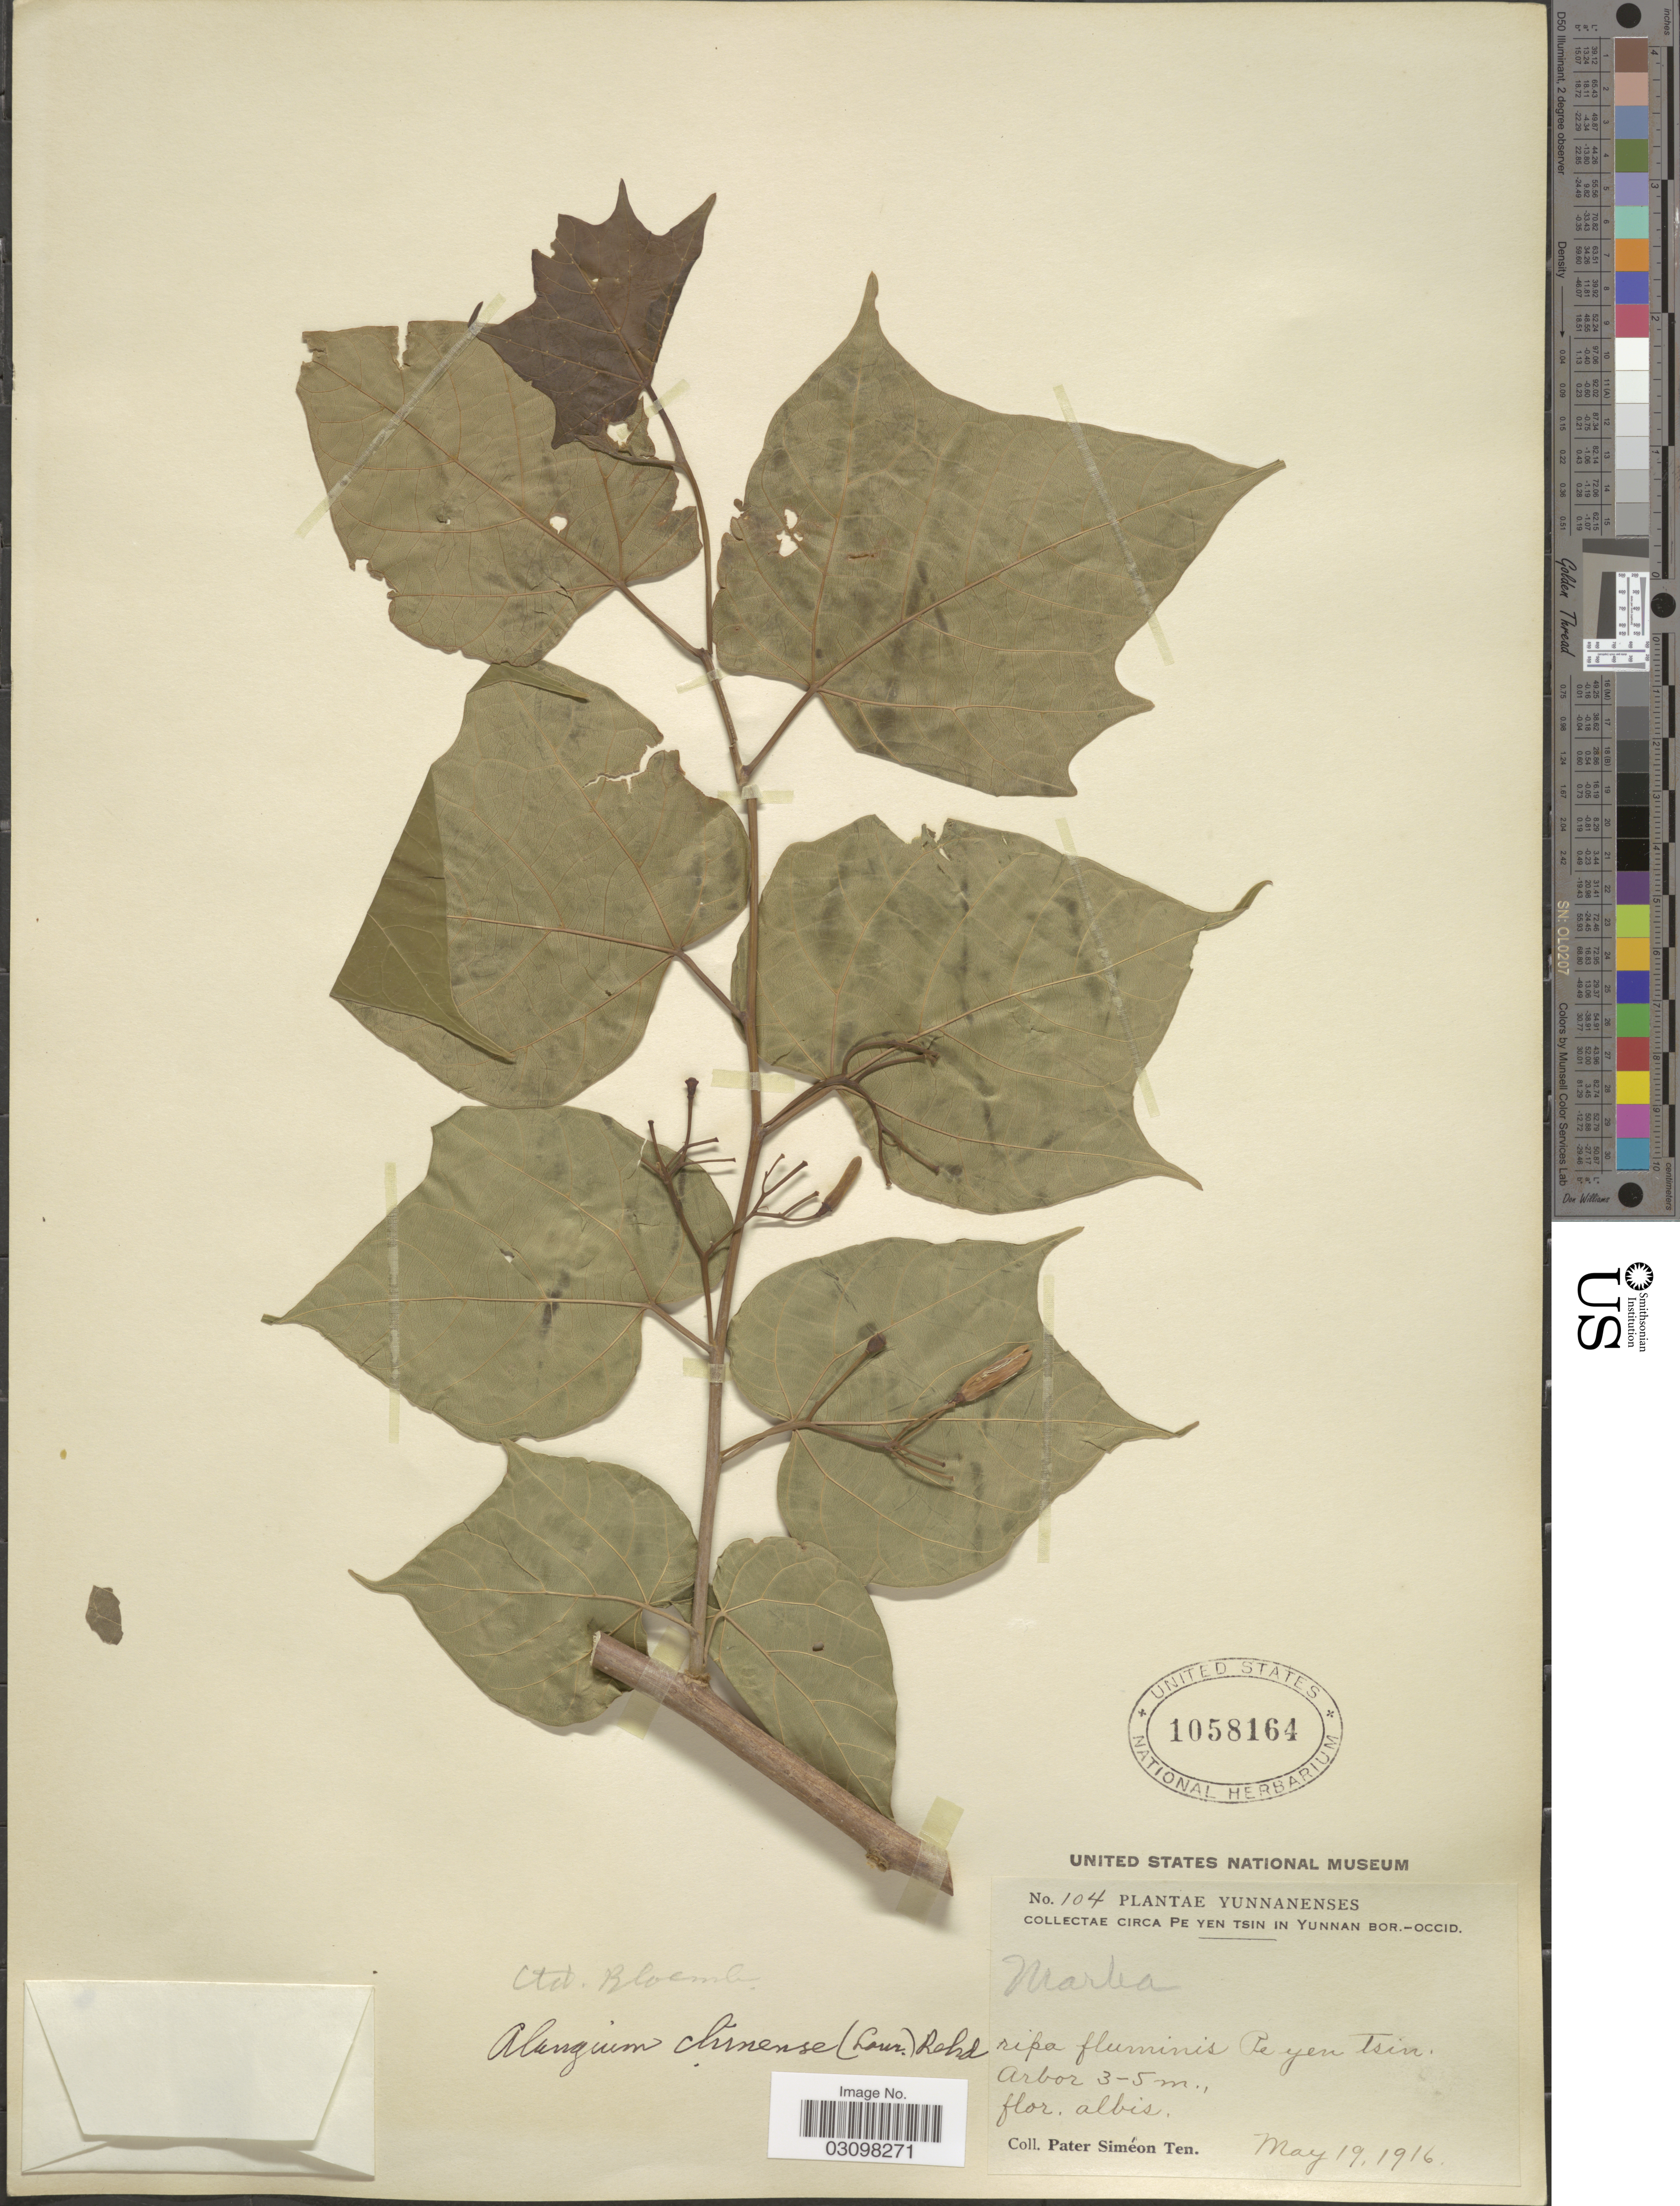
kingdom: Plantae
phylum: Tracheophyta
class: Magnoliopsida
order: Cornales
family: Cornaceae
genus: Alangium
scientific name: Alangium chinense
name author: (Harms) Rehder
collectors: P. S. Ten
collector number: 104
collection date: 1916-05-19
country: China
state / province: Yunnan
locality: Yunnanenses. Circa Pe Yen Tsin in Yunnan Bor.-occid.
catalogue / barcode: US 1058164